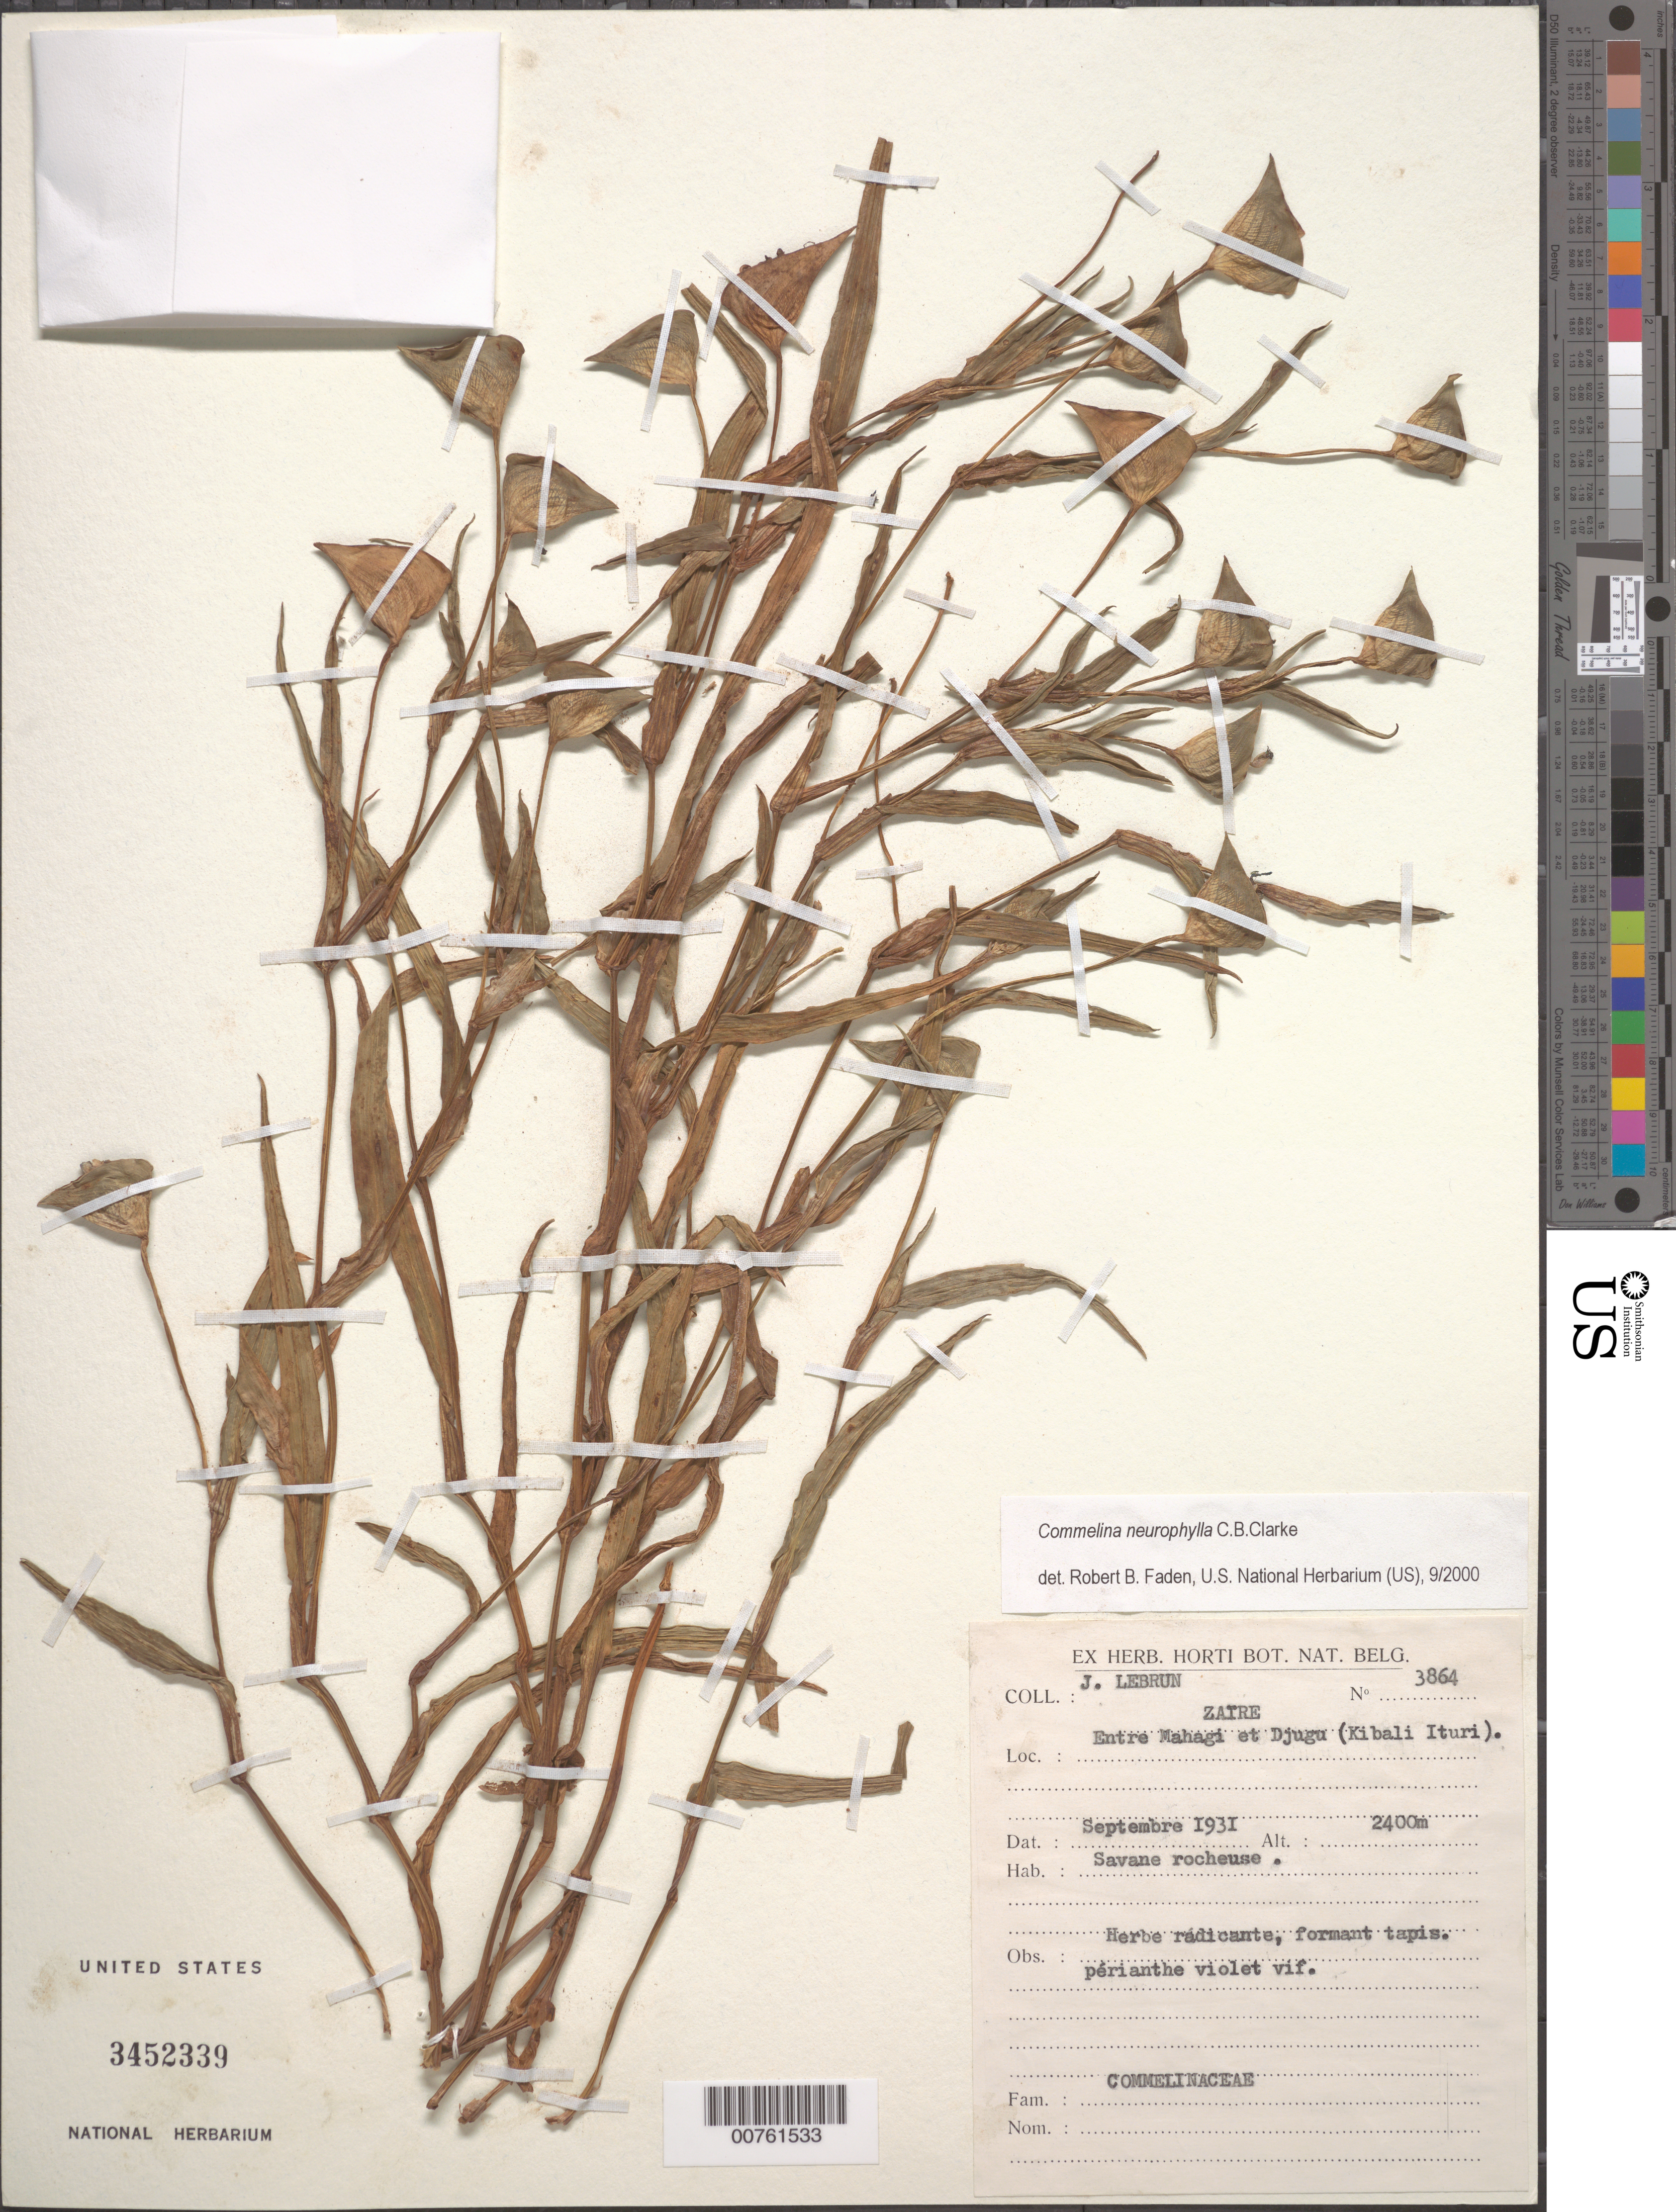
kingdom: Plantae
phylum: Tracheophyta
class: Liliopsida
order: Commelinales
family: Commelinaceae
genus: Commelina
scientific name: Commelina neurophylla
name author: C.B. Clarke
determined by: Faden, Robert B., (US), Smithsonian Institution - National Museum of Natural History (UNITED STATES)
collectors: J. A. Lebrun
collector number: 3864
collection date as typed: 00 Sep 1931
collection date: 1931-09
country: Congo, Democratic Republic of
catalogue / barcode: US 3452339